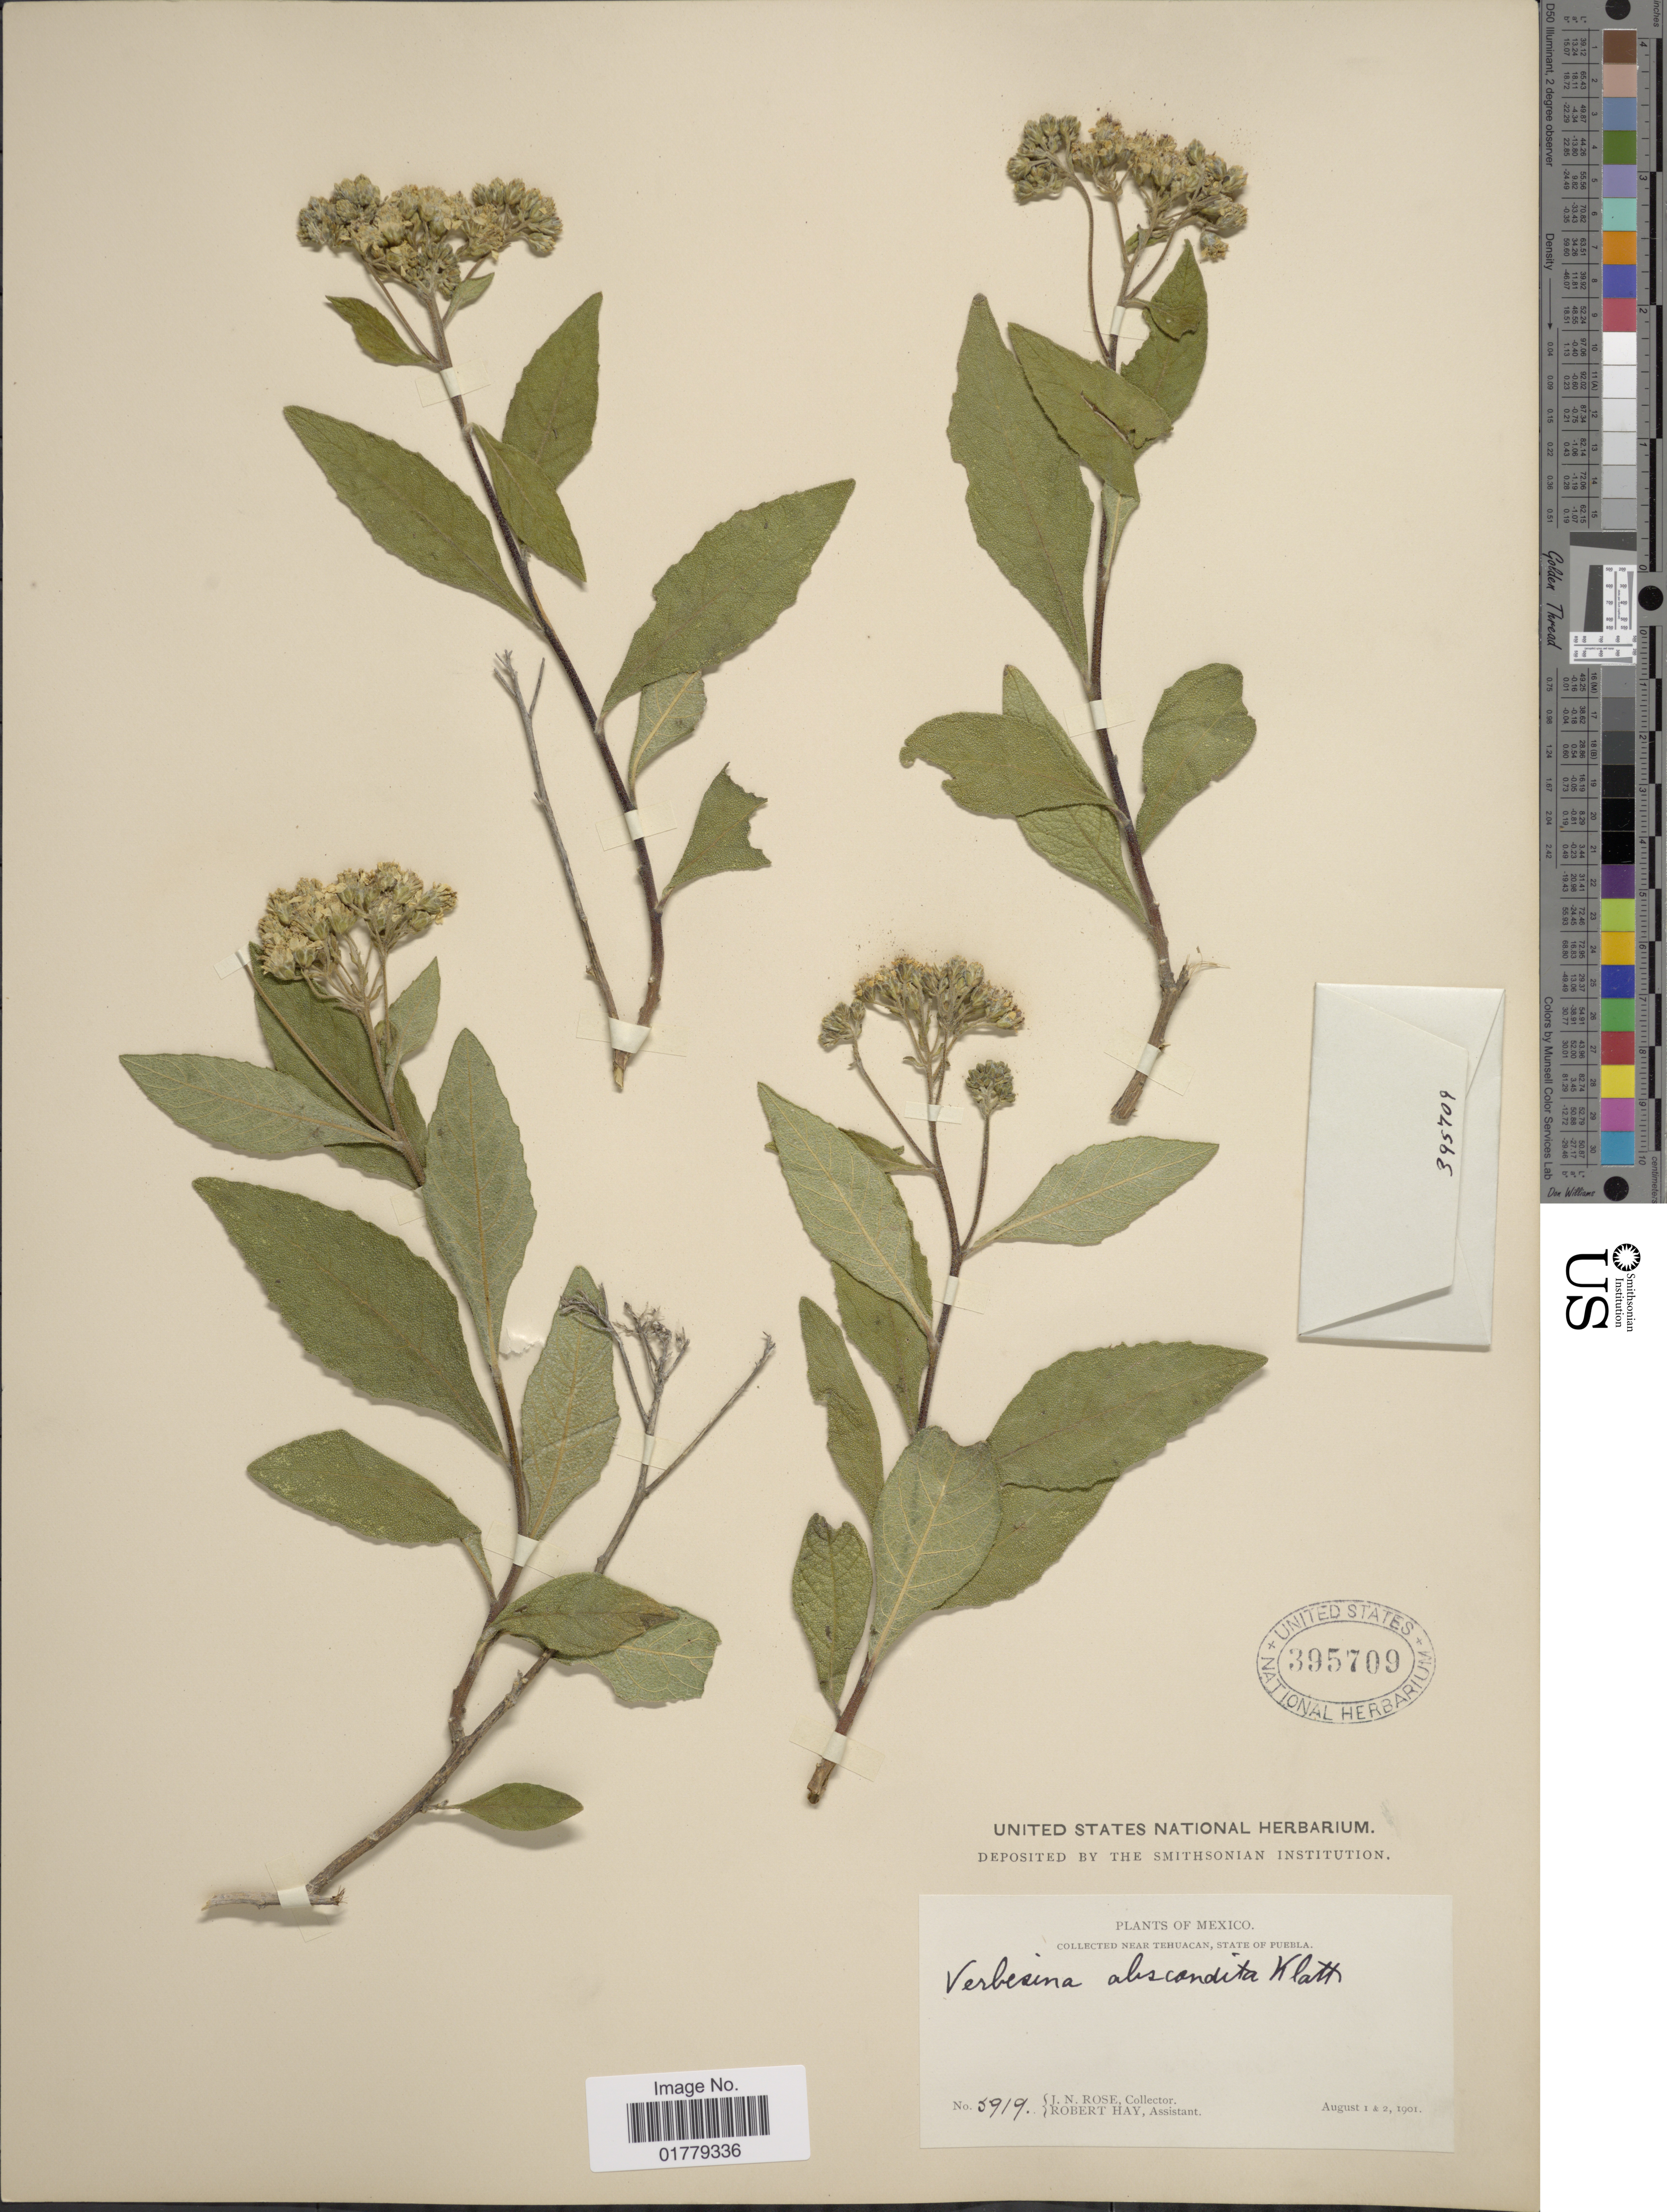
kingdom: Plantae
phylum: Tracheophyta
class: Magnoliopsida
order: Asterales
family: Asteraceae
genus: Verbesina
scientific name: Verbesina abscondita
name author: Klatt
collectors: J. N. Rose & R. Hay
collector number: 5919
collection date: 1901-08-01/1901-08-02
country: Mexico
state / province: Puebla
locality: Near Tehuacan, State of Puebla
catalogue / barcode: US 395709